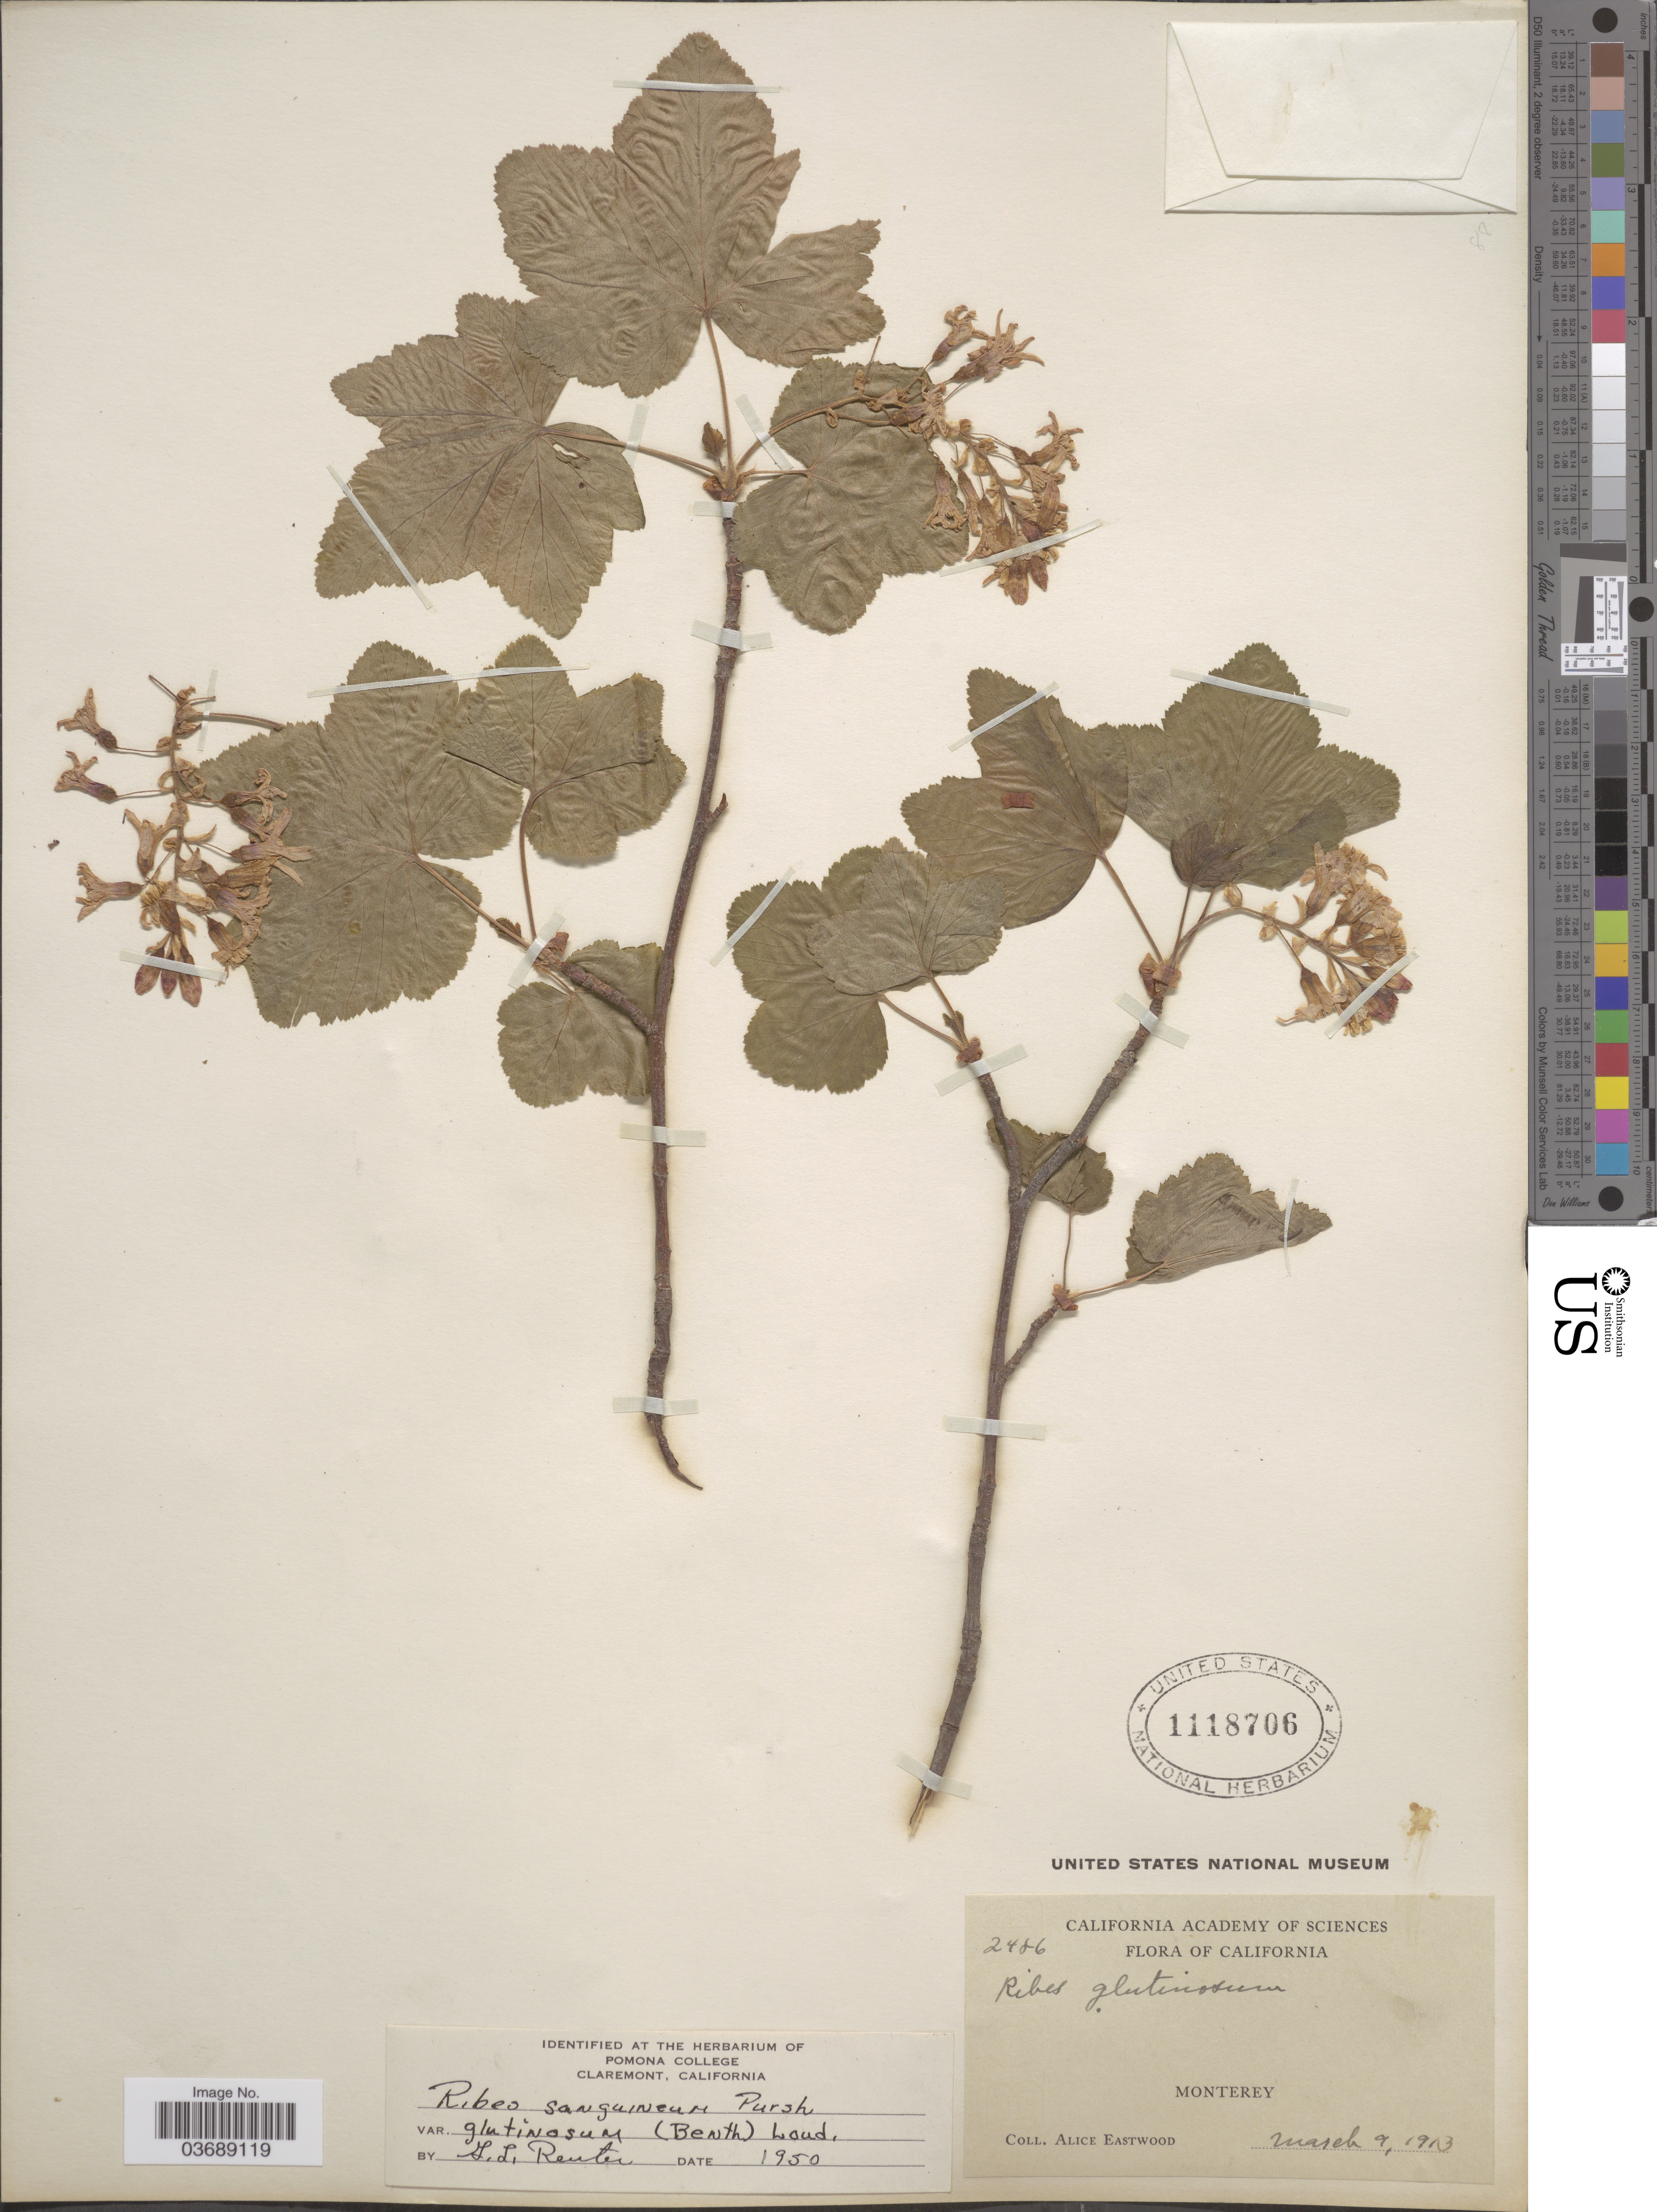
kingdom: Plantae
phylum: Tracheophyta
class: Magnoliopsida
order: Saxifragales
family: Grossulariaceae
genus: Ribes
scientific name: Ribes sanguineum var. glutinosum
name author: (Benth.) Loudon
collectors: A. Eastwood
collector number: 2486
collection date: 1913-03-09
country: United States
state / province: California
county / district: Monterey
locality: Monterey.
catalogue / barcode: US 1118706